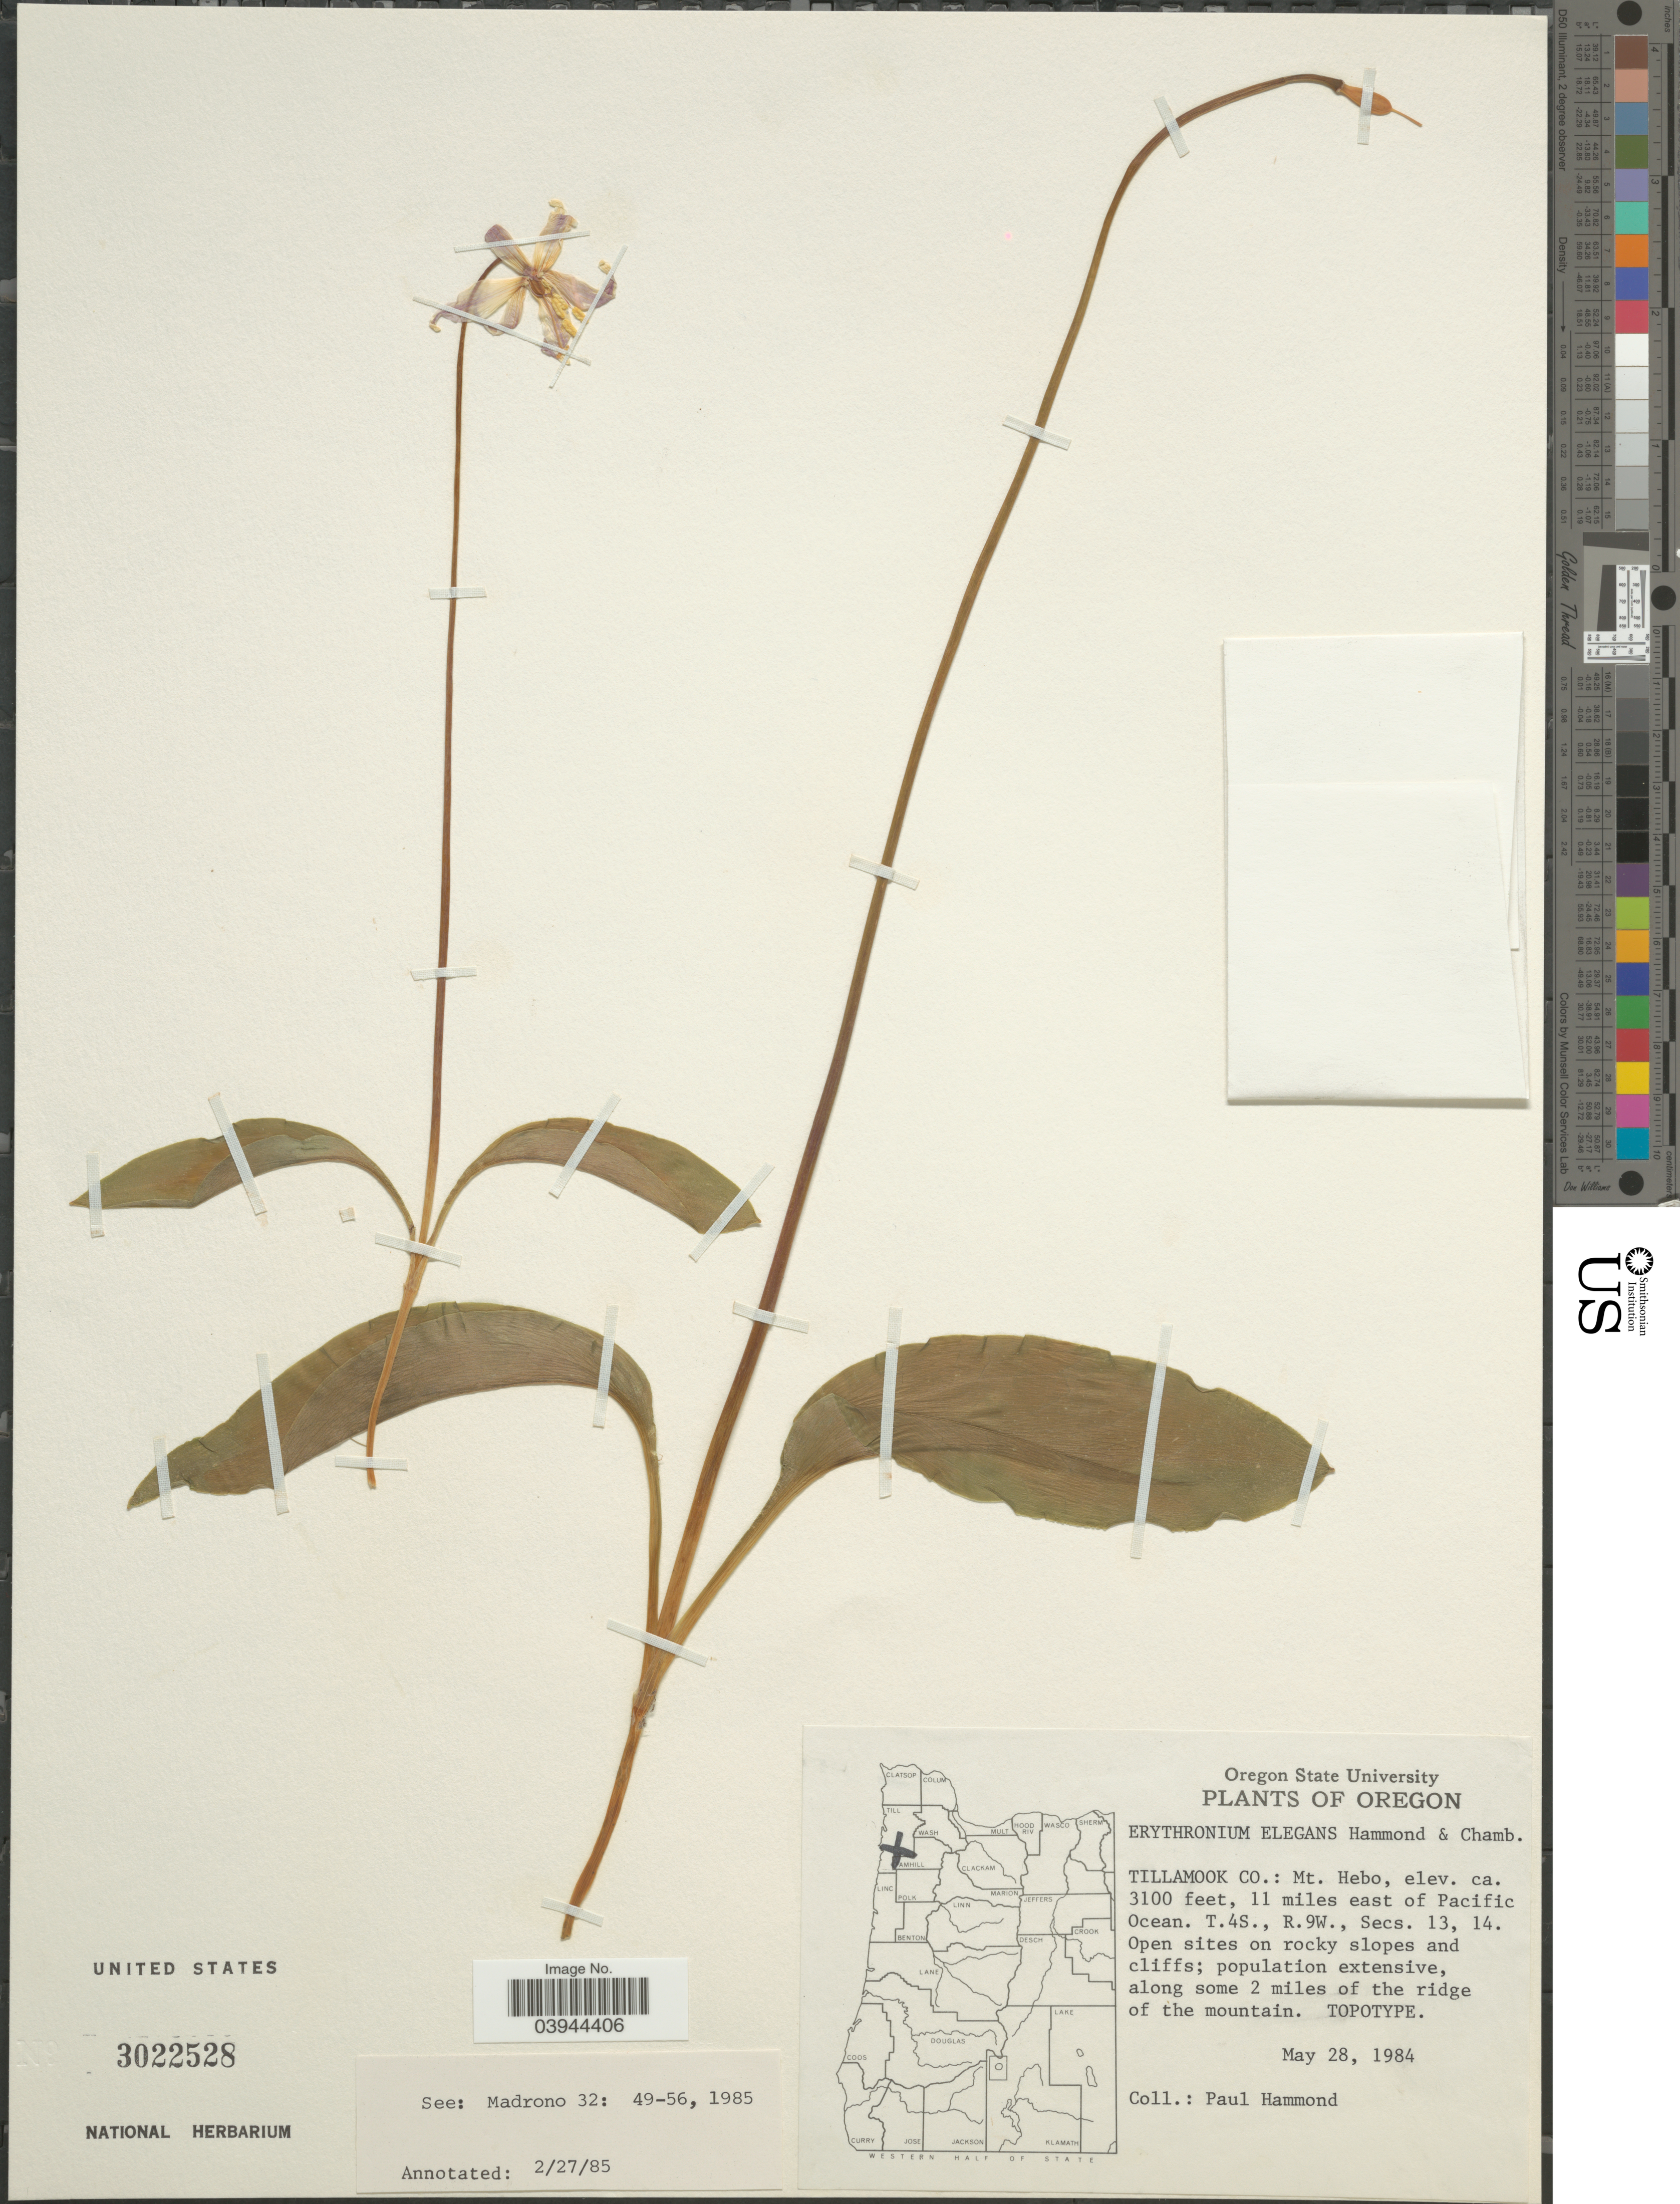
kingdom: Plantae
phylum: Tracheophyta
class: Liliopsida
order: Liliales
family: Liliaceae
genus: Erythronium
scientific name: Erythronium elegans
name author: P.C. Hammond & K.L. Chambers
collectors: P. C. Hammond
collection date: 1984-05-28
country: United States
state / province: Oregon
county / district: Tillamook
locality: Tillamook Co.: Mt. Hebo, 11 miles east of Pacific Ocean, T. 4S., R. 9W., Secs. 13, 14. Along some 2 miles of the ridge of the mountain.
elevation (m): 945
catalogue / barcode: US 3022528